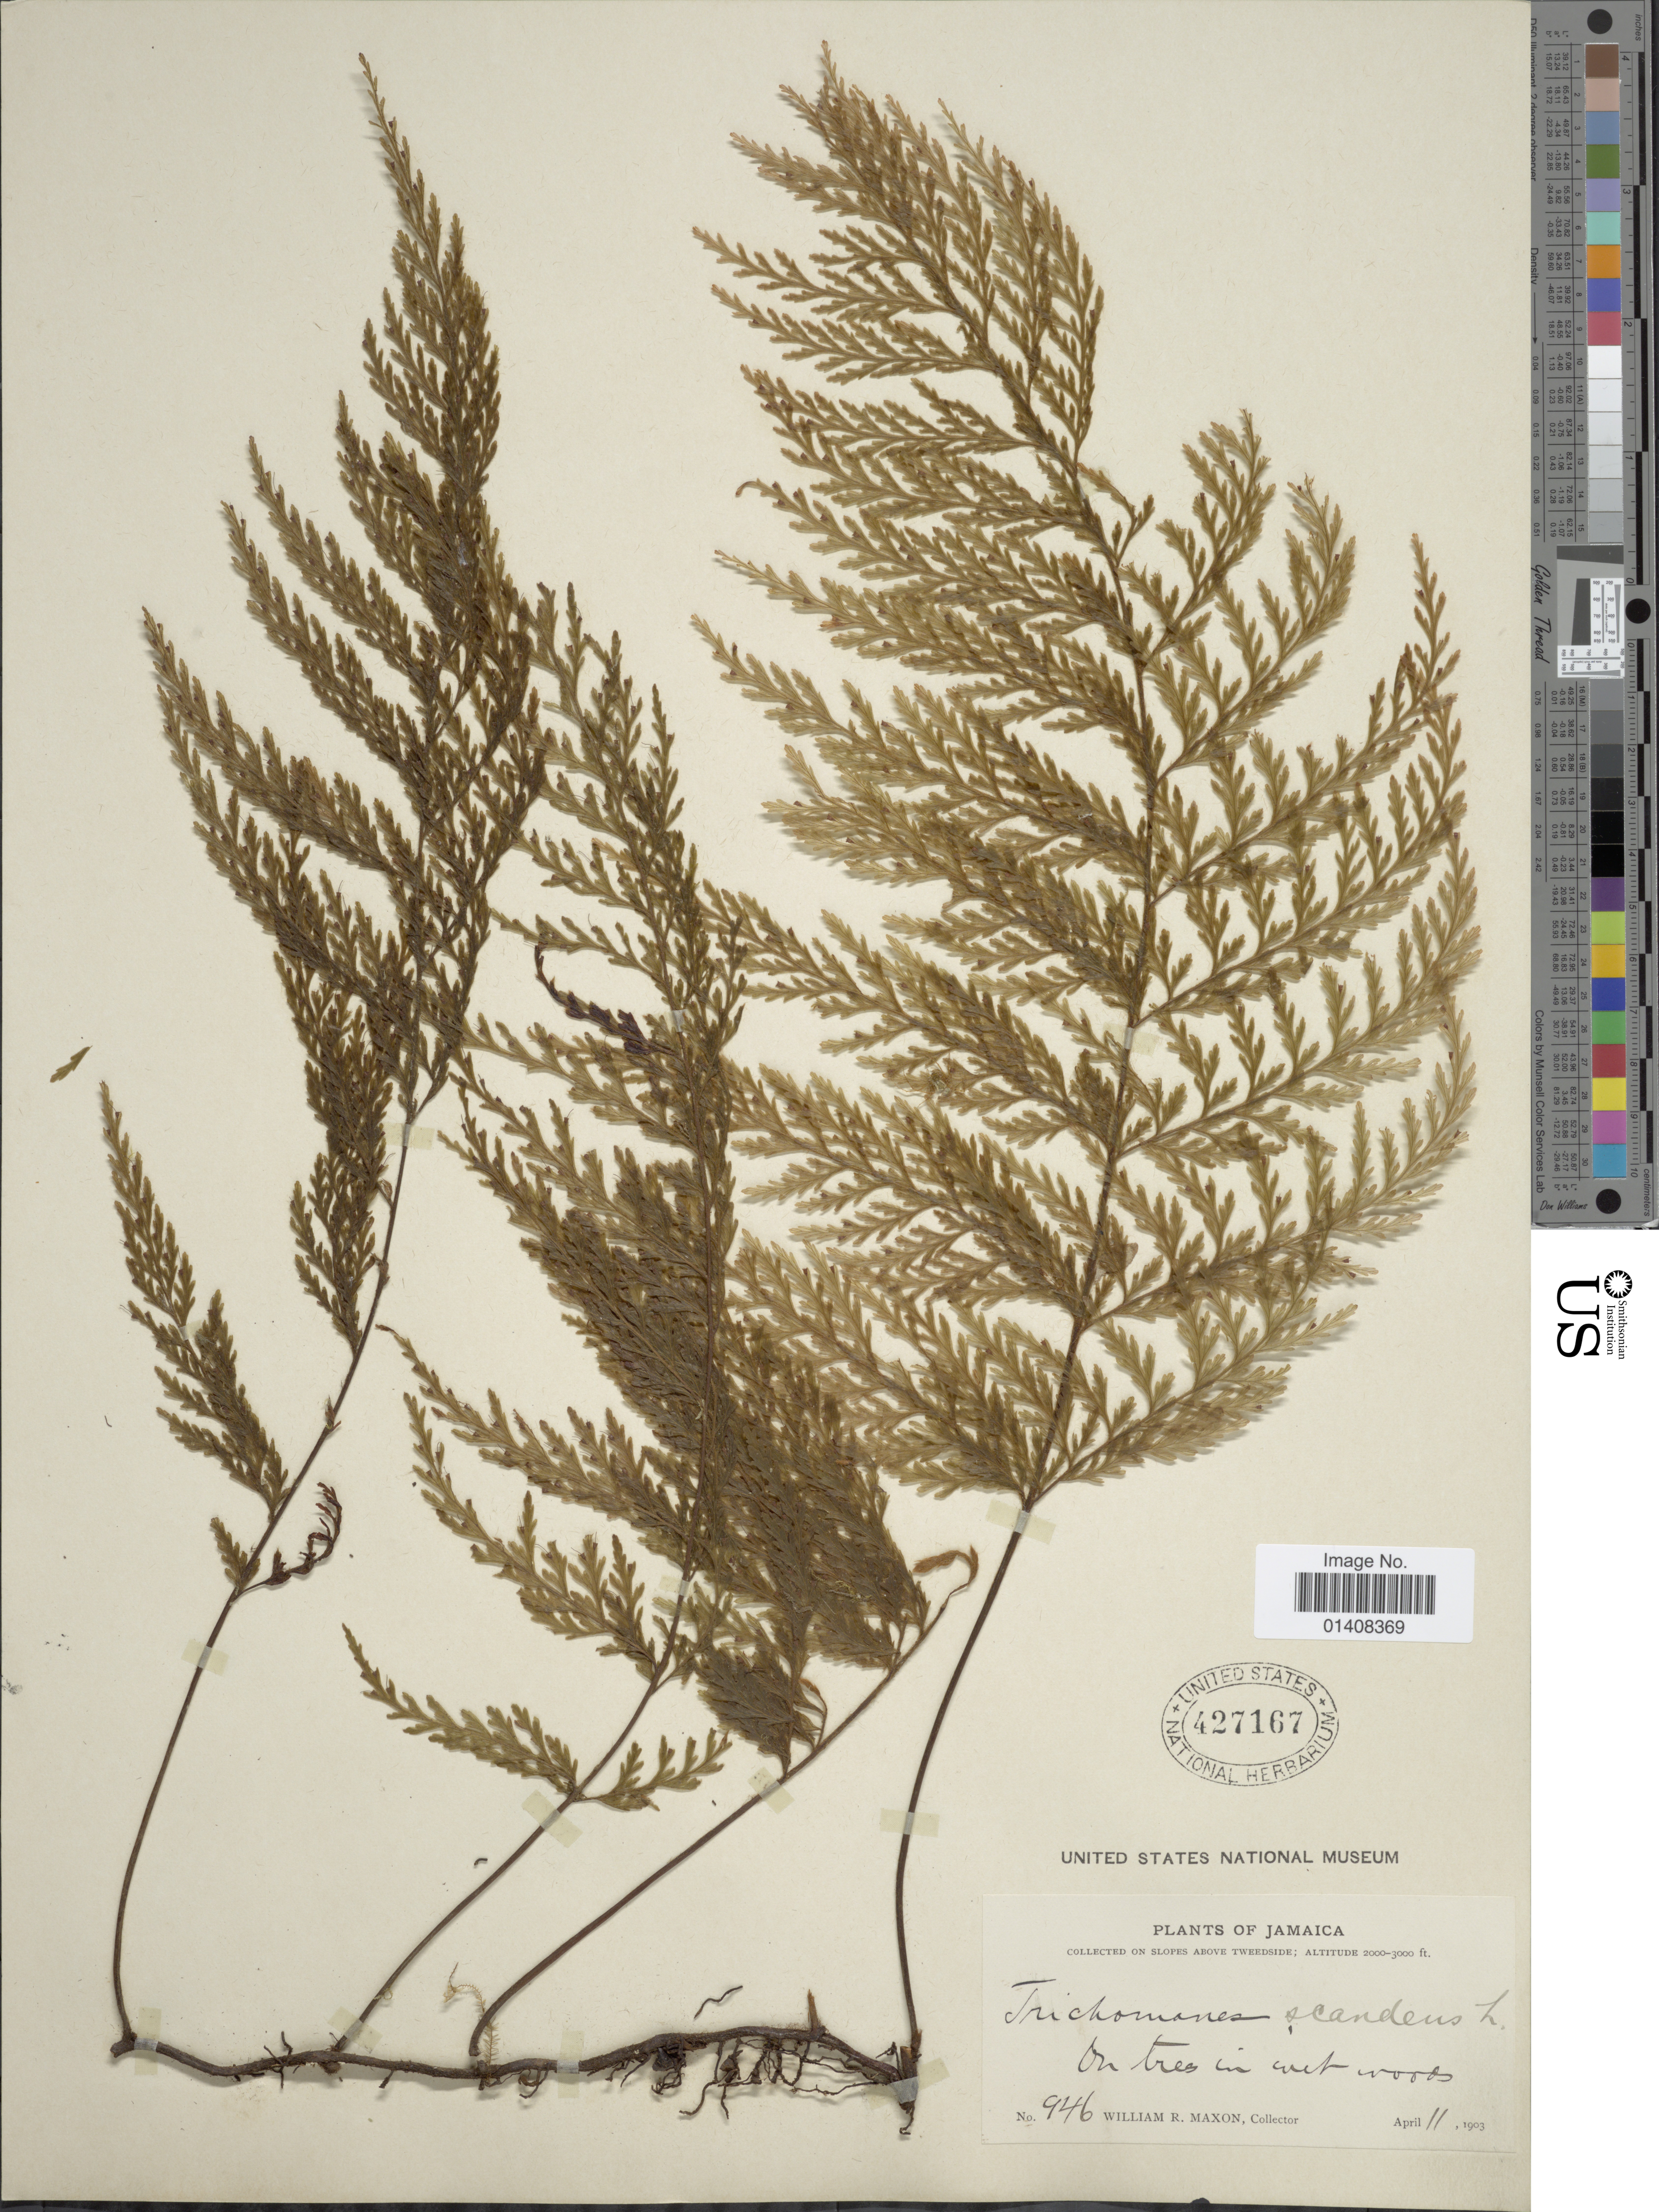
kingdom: Plantae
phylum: Tracheophyta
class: Polypodiopsida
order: Hymenophyllales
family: Hymenophyllaceae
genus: Trichomanes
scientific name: Trichomanes scandens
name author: L.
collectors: W. R. Maxon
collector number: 946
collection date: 1903-04-11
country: Jamaica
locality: Slopes above Tweedside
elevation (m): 610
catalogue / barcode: US 427167